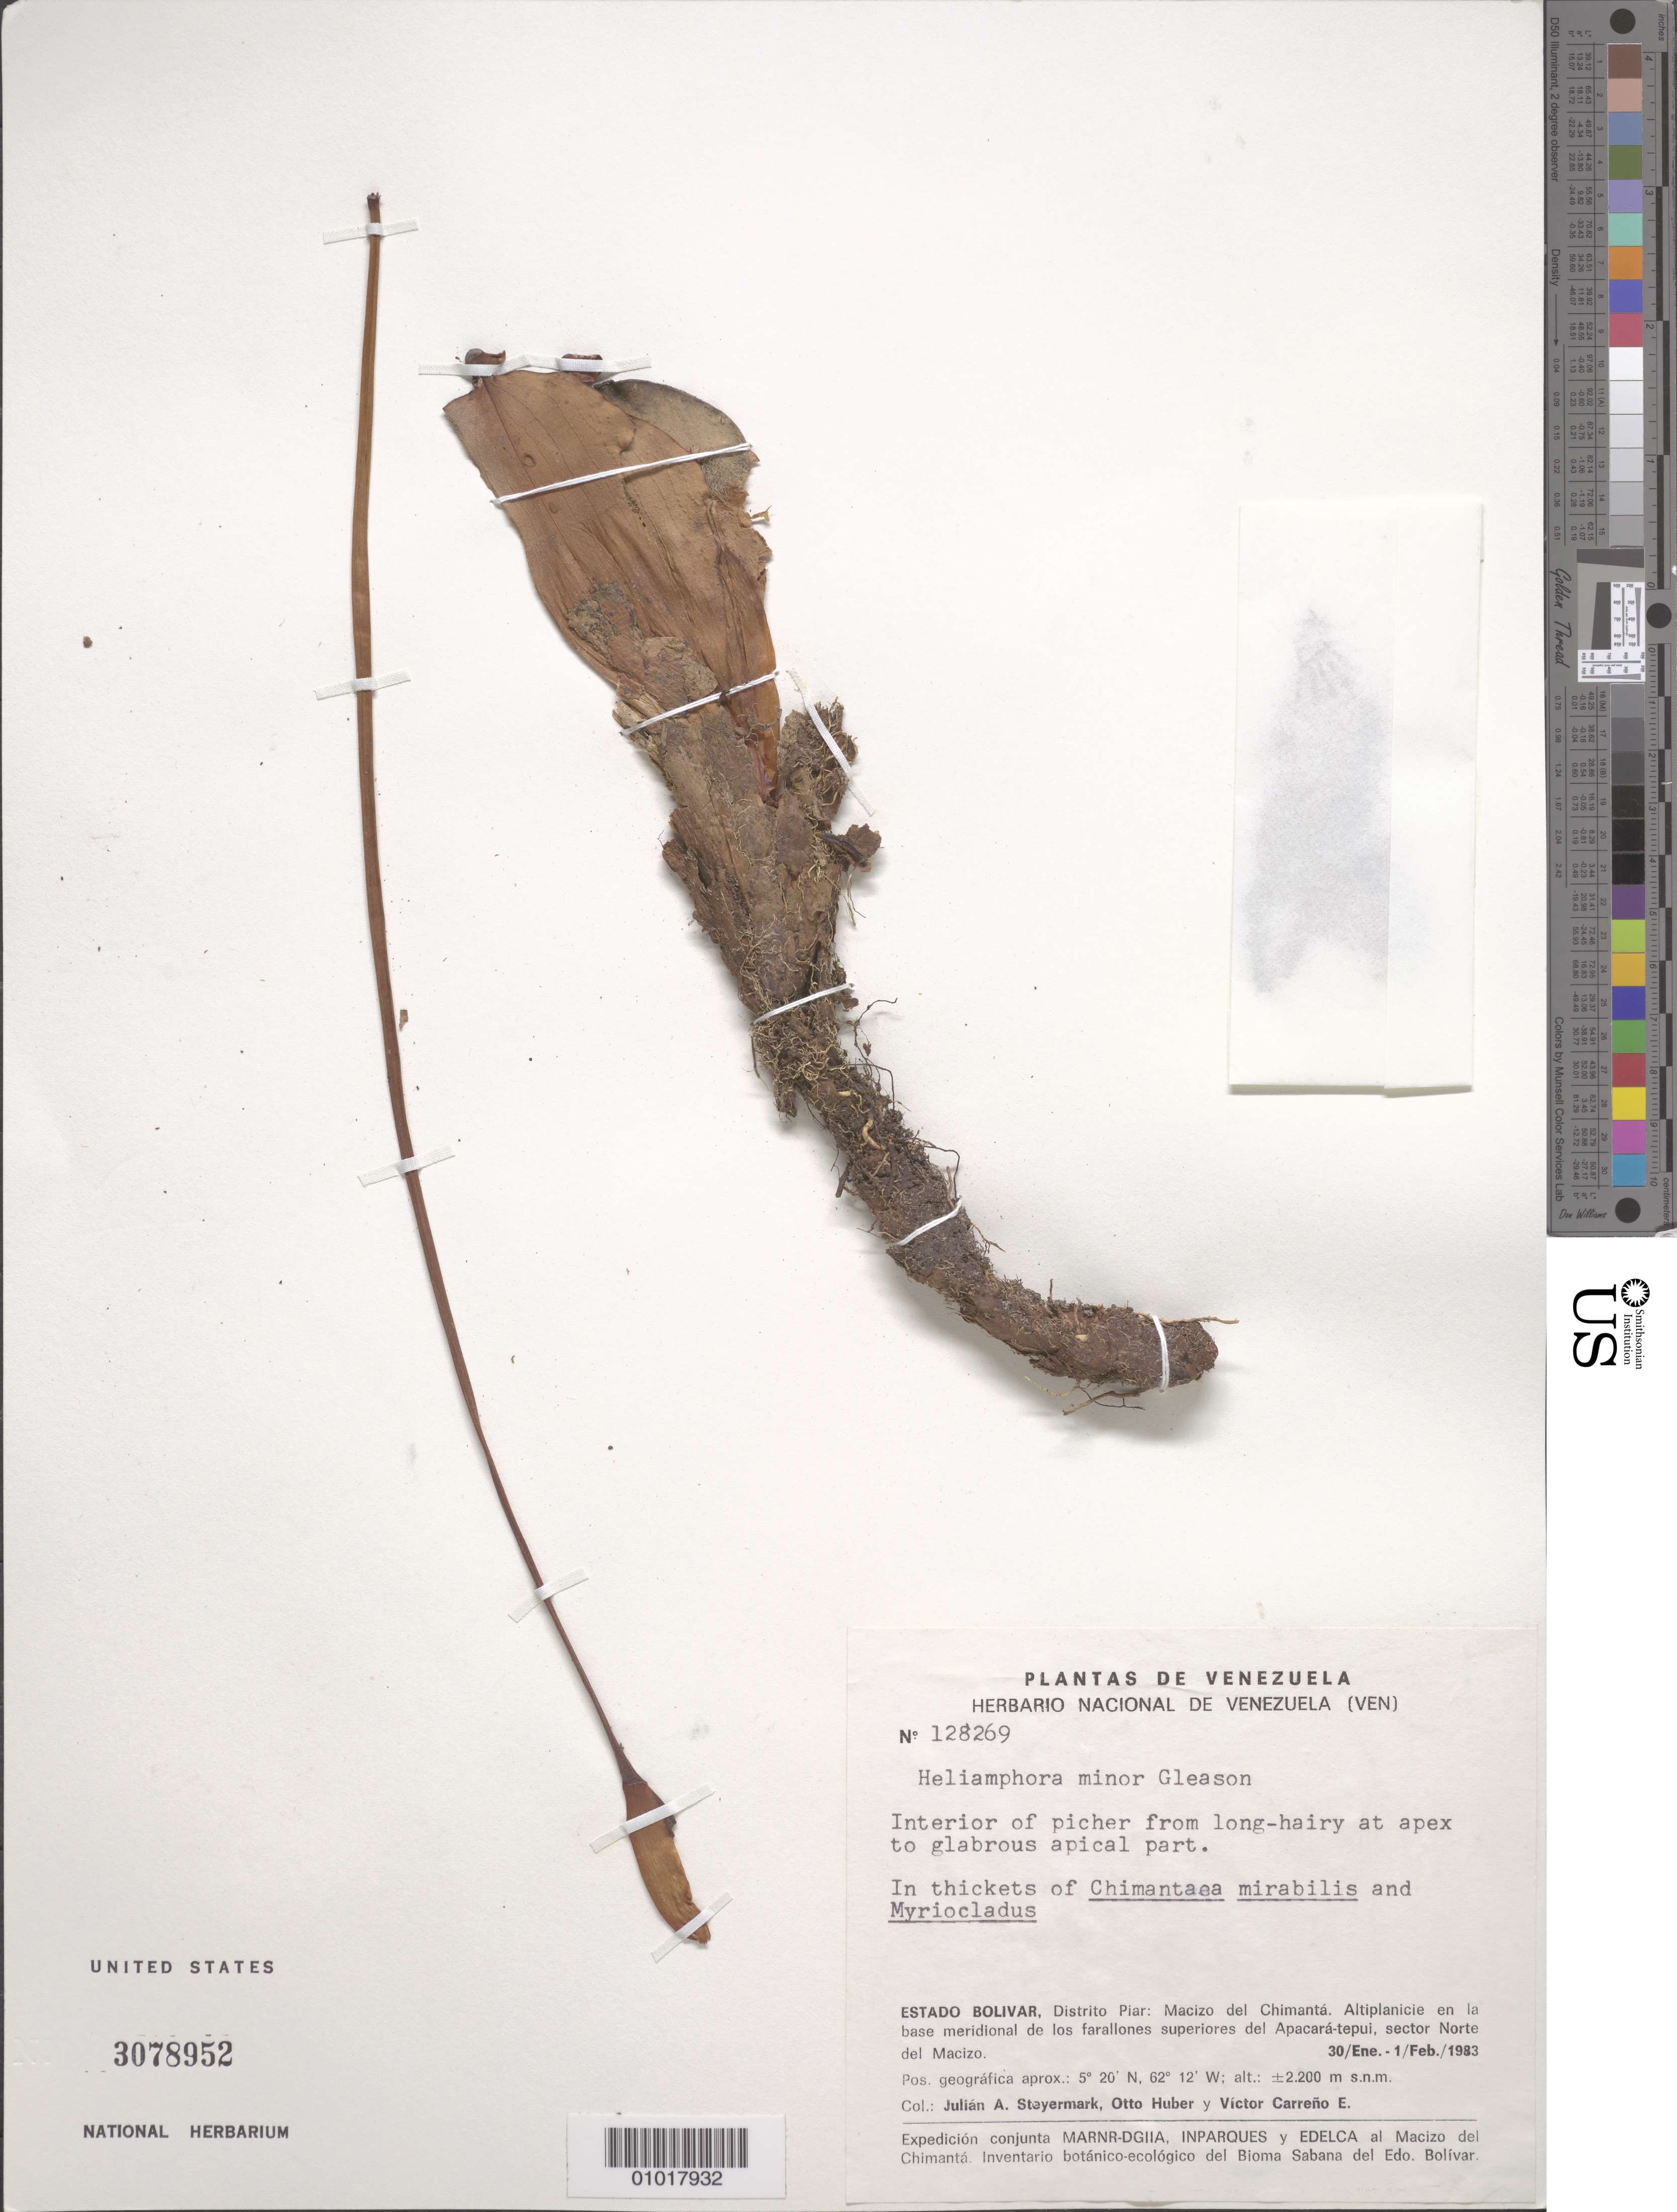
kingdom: Plantae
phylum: Tracheophyta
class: Magnoliopsida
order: Ericales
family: Sarraceniaceae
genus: Heliamphora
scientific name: Heliamphora minor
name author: Gleason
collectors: J. Steyermark, O. Huber & V. Carreño E.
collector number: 128269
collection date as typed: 30-Jan-83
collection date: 1983-01-30/1983-02-01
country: Venezuela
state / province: Bolívar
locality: Distrito Piar: Macizo del Chimanta. Altiplanicie en la base meriodional de los farallones superiores del Apacara-tepui, sector Norte del Macizo.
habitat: Thickets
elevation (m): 2200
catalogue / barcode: US 3078952